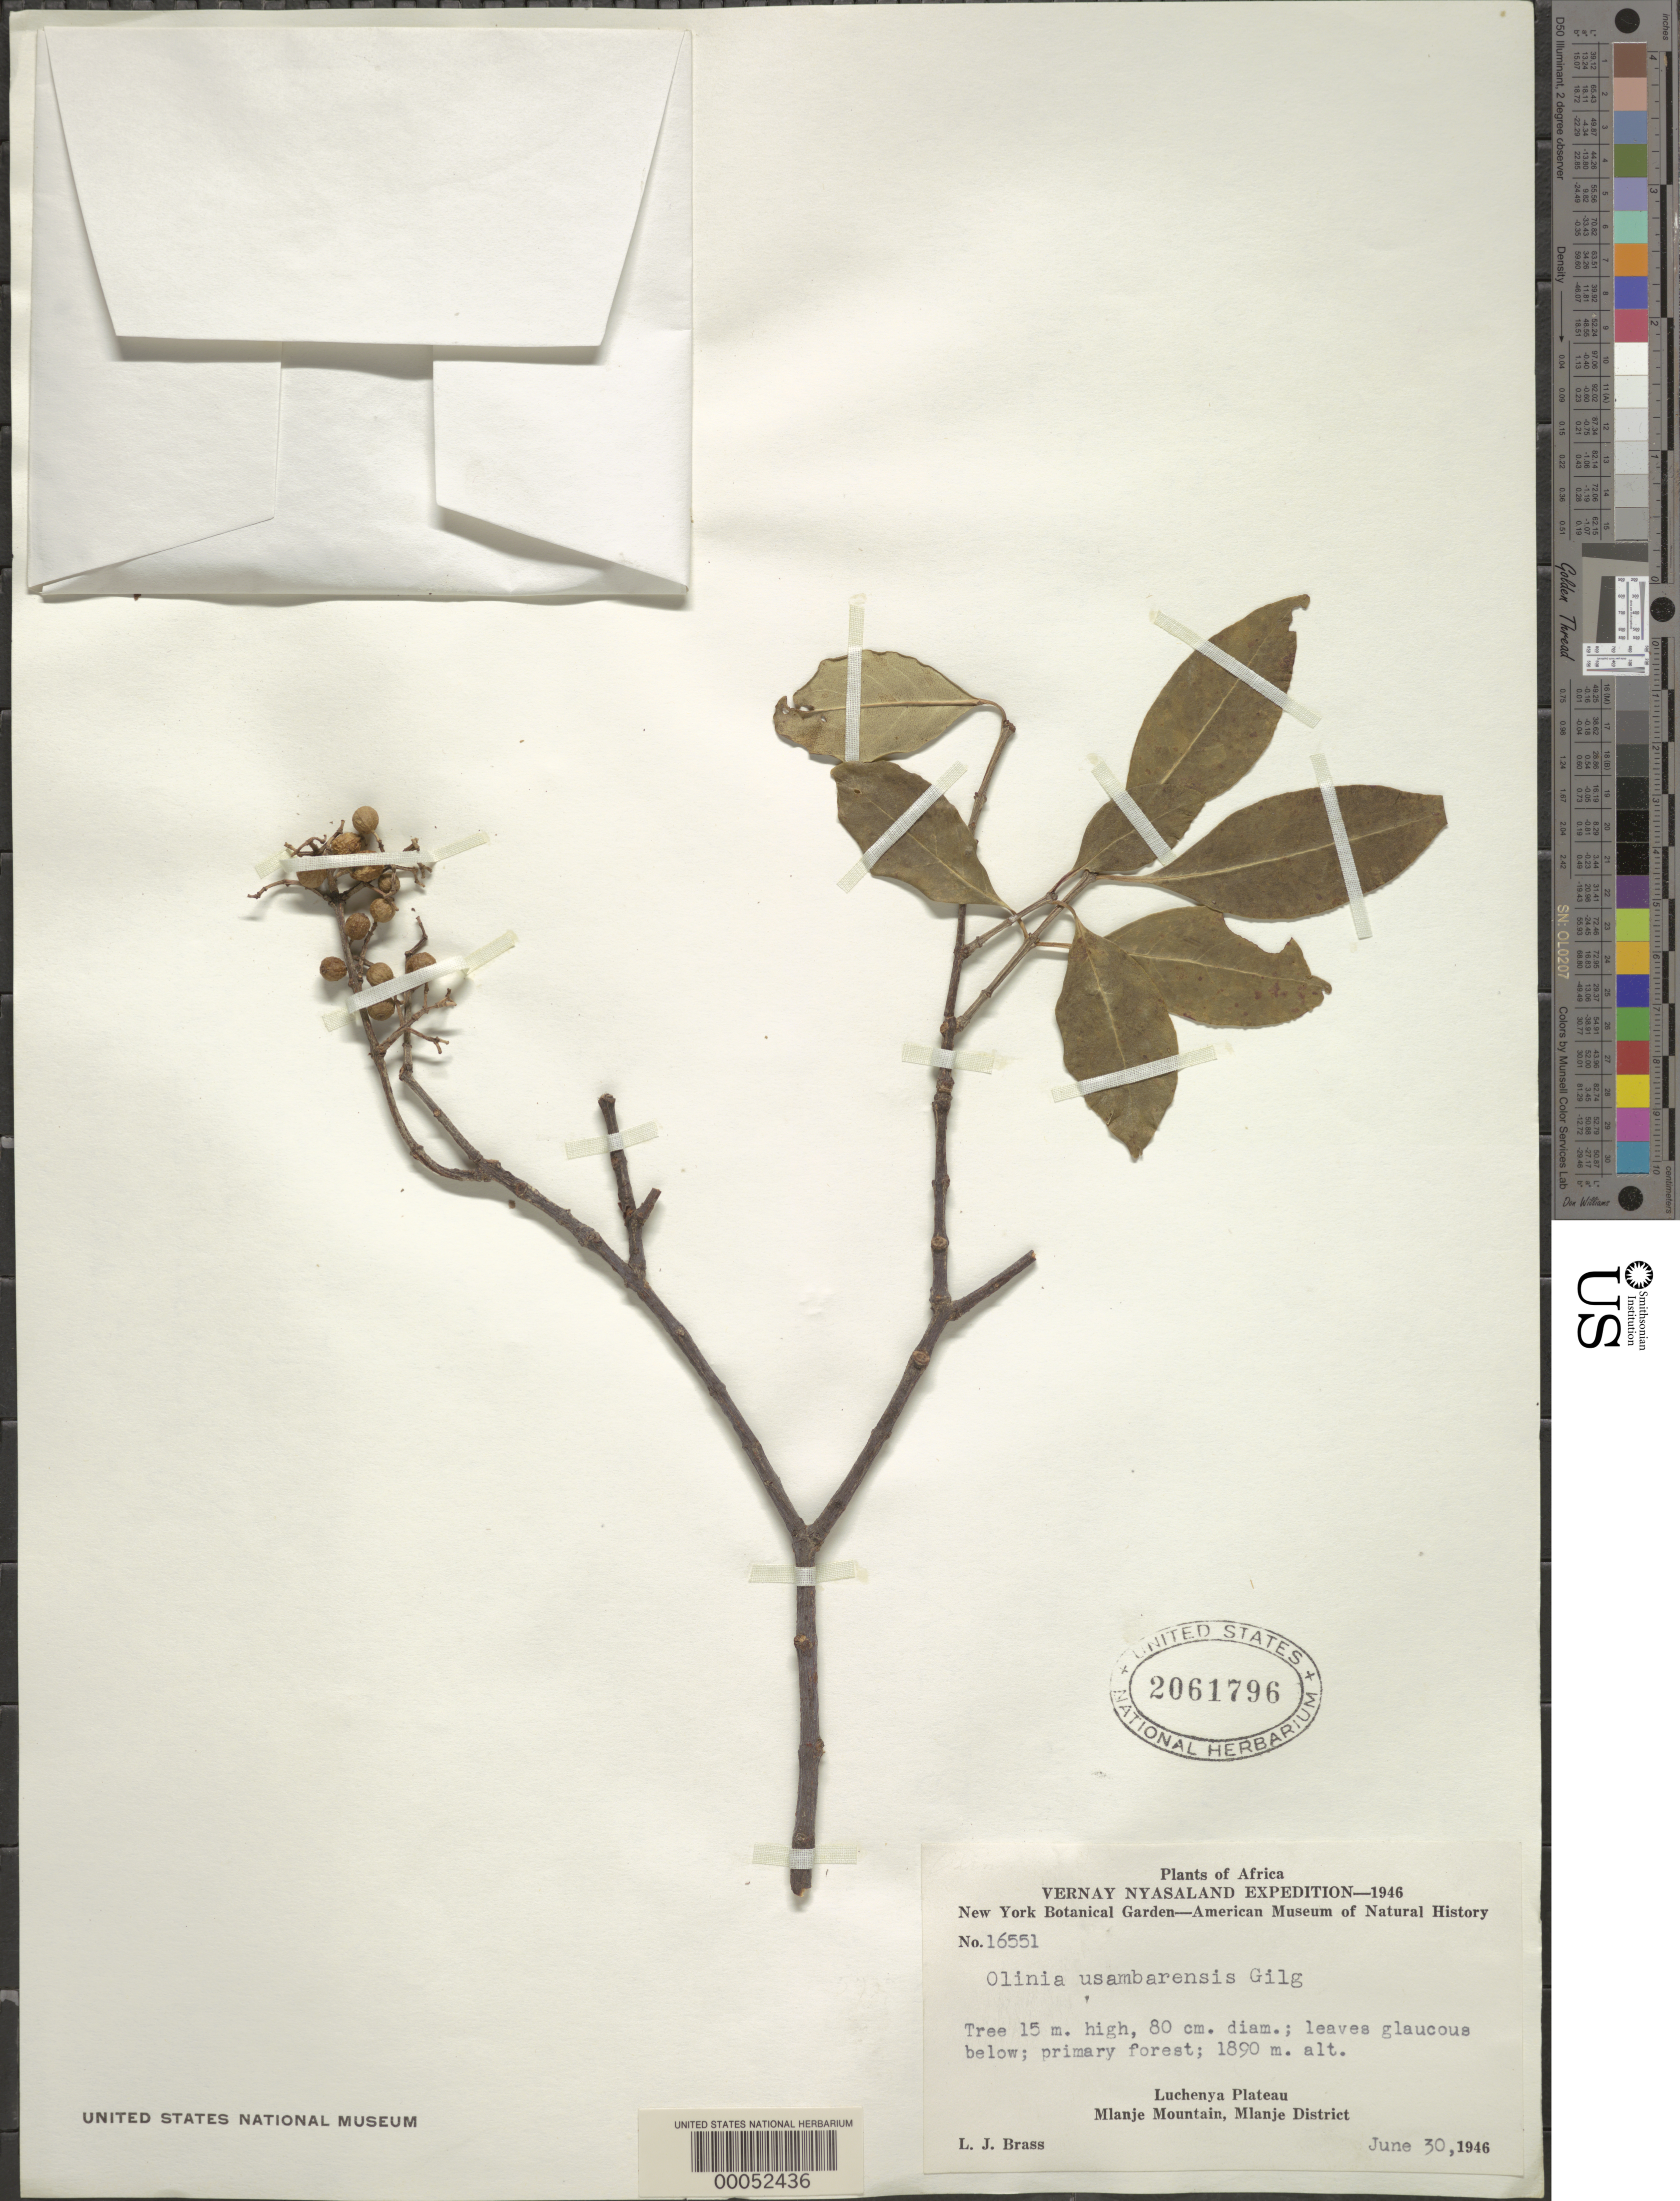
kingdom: Plantae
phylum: Tracheophyta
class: Magnoliopsida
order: Myrtales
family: Penaeaceae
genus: Olinia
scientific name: Olinia usambarensis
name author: Gilg ex Engl.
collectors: L. J. Brass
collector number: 16551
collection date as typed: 30 Jun 1946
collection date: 1946-06-30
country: Malawi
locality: Wlane dist. (?), luchenya plateau, mlanje mountain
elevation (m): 1890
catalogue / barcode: US 2061796